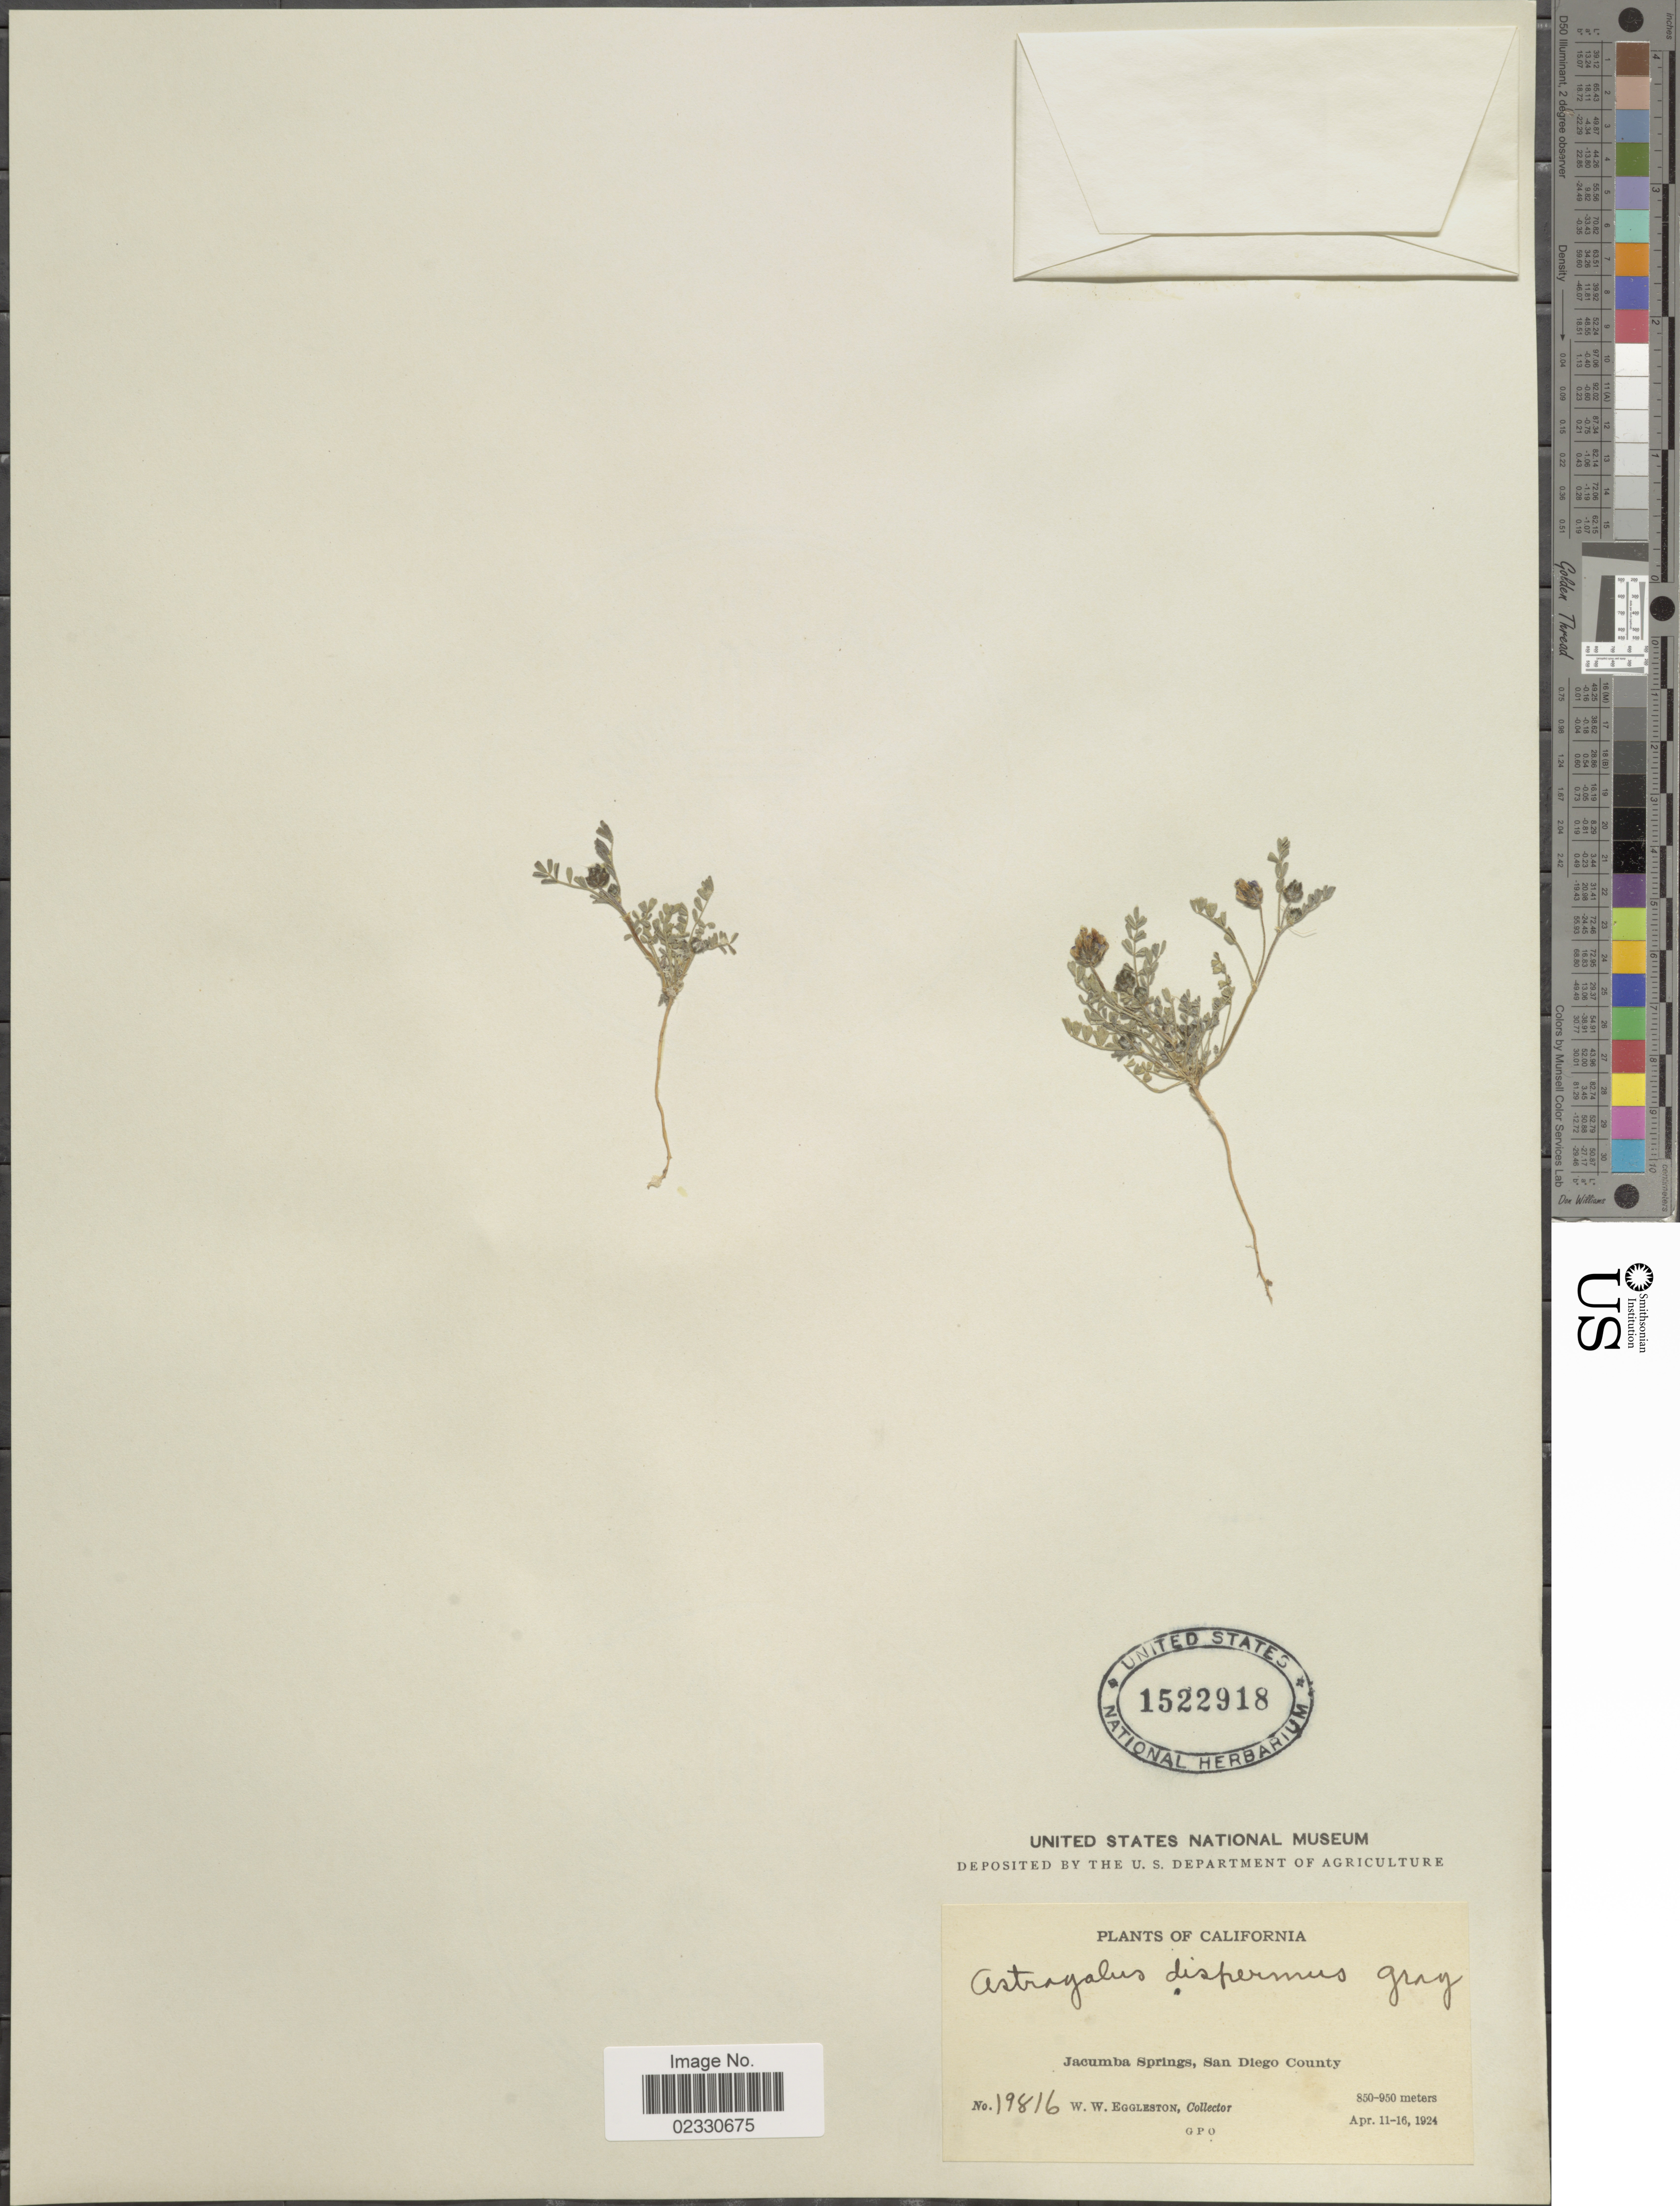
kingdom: Plantae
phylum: Tracheophyta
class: Magnoliopsida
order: Fabales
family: Fabaceae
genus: Astragalus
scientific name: Astragalus dispermus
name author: A. Gray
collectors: W. W. Eggleston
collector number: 19816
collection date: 1924-04-11/1924-04-16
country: United States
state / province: California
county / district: San Diego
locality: Jacumba Springs, San Diego County.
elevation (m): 850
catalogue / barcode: US 1522918